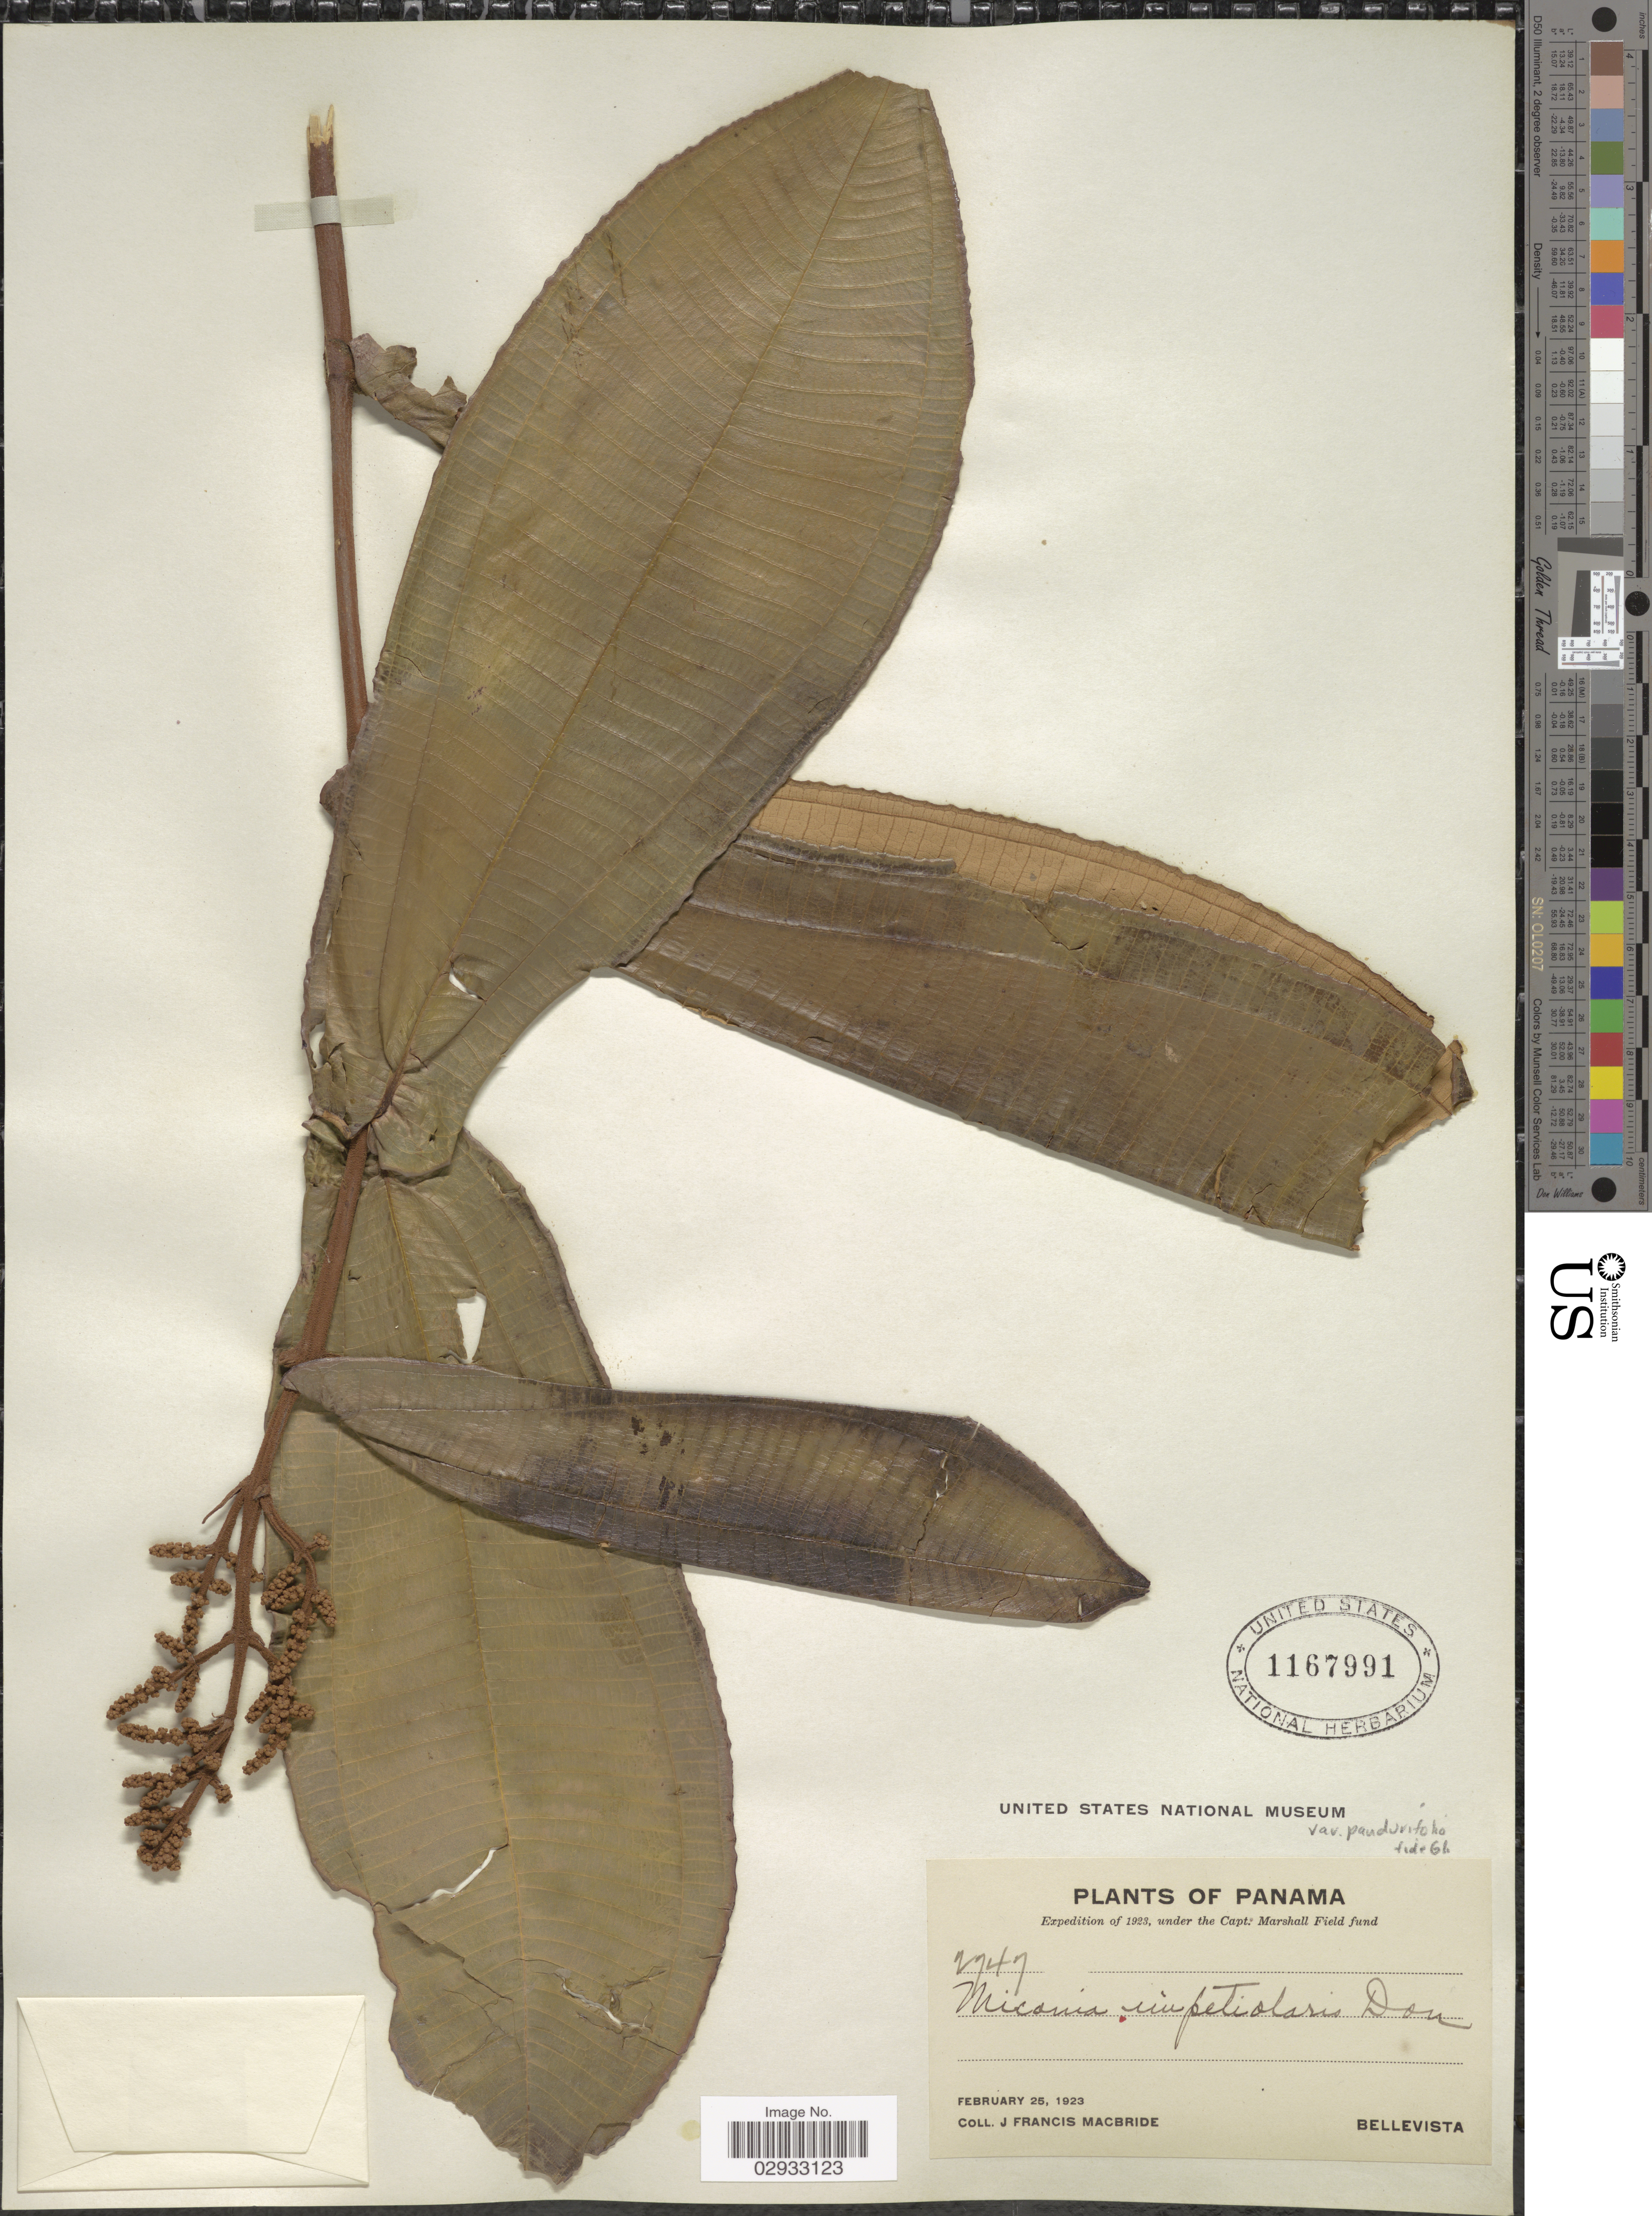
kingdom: Plantae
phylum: Tracheophyta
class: Magnoliopsida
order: Myrtales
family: Melastomataceae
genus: Miconia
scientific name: Miconia impetiolaris var. pandurifolia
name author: Naudin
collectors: J. F. Macbride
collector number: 2747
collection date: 1923-02-25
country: Panama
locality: Bellevista.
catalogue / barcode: US 1167991